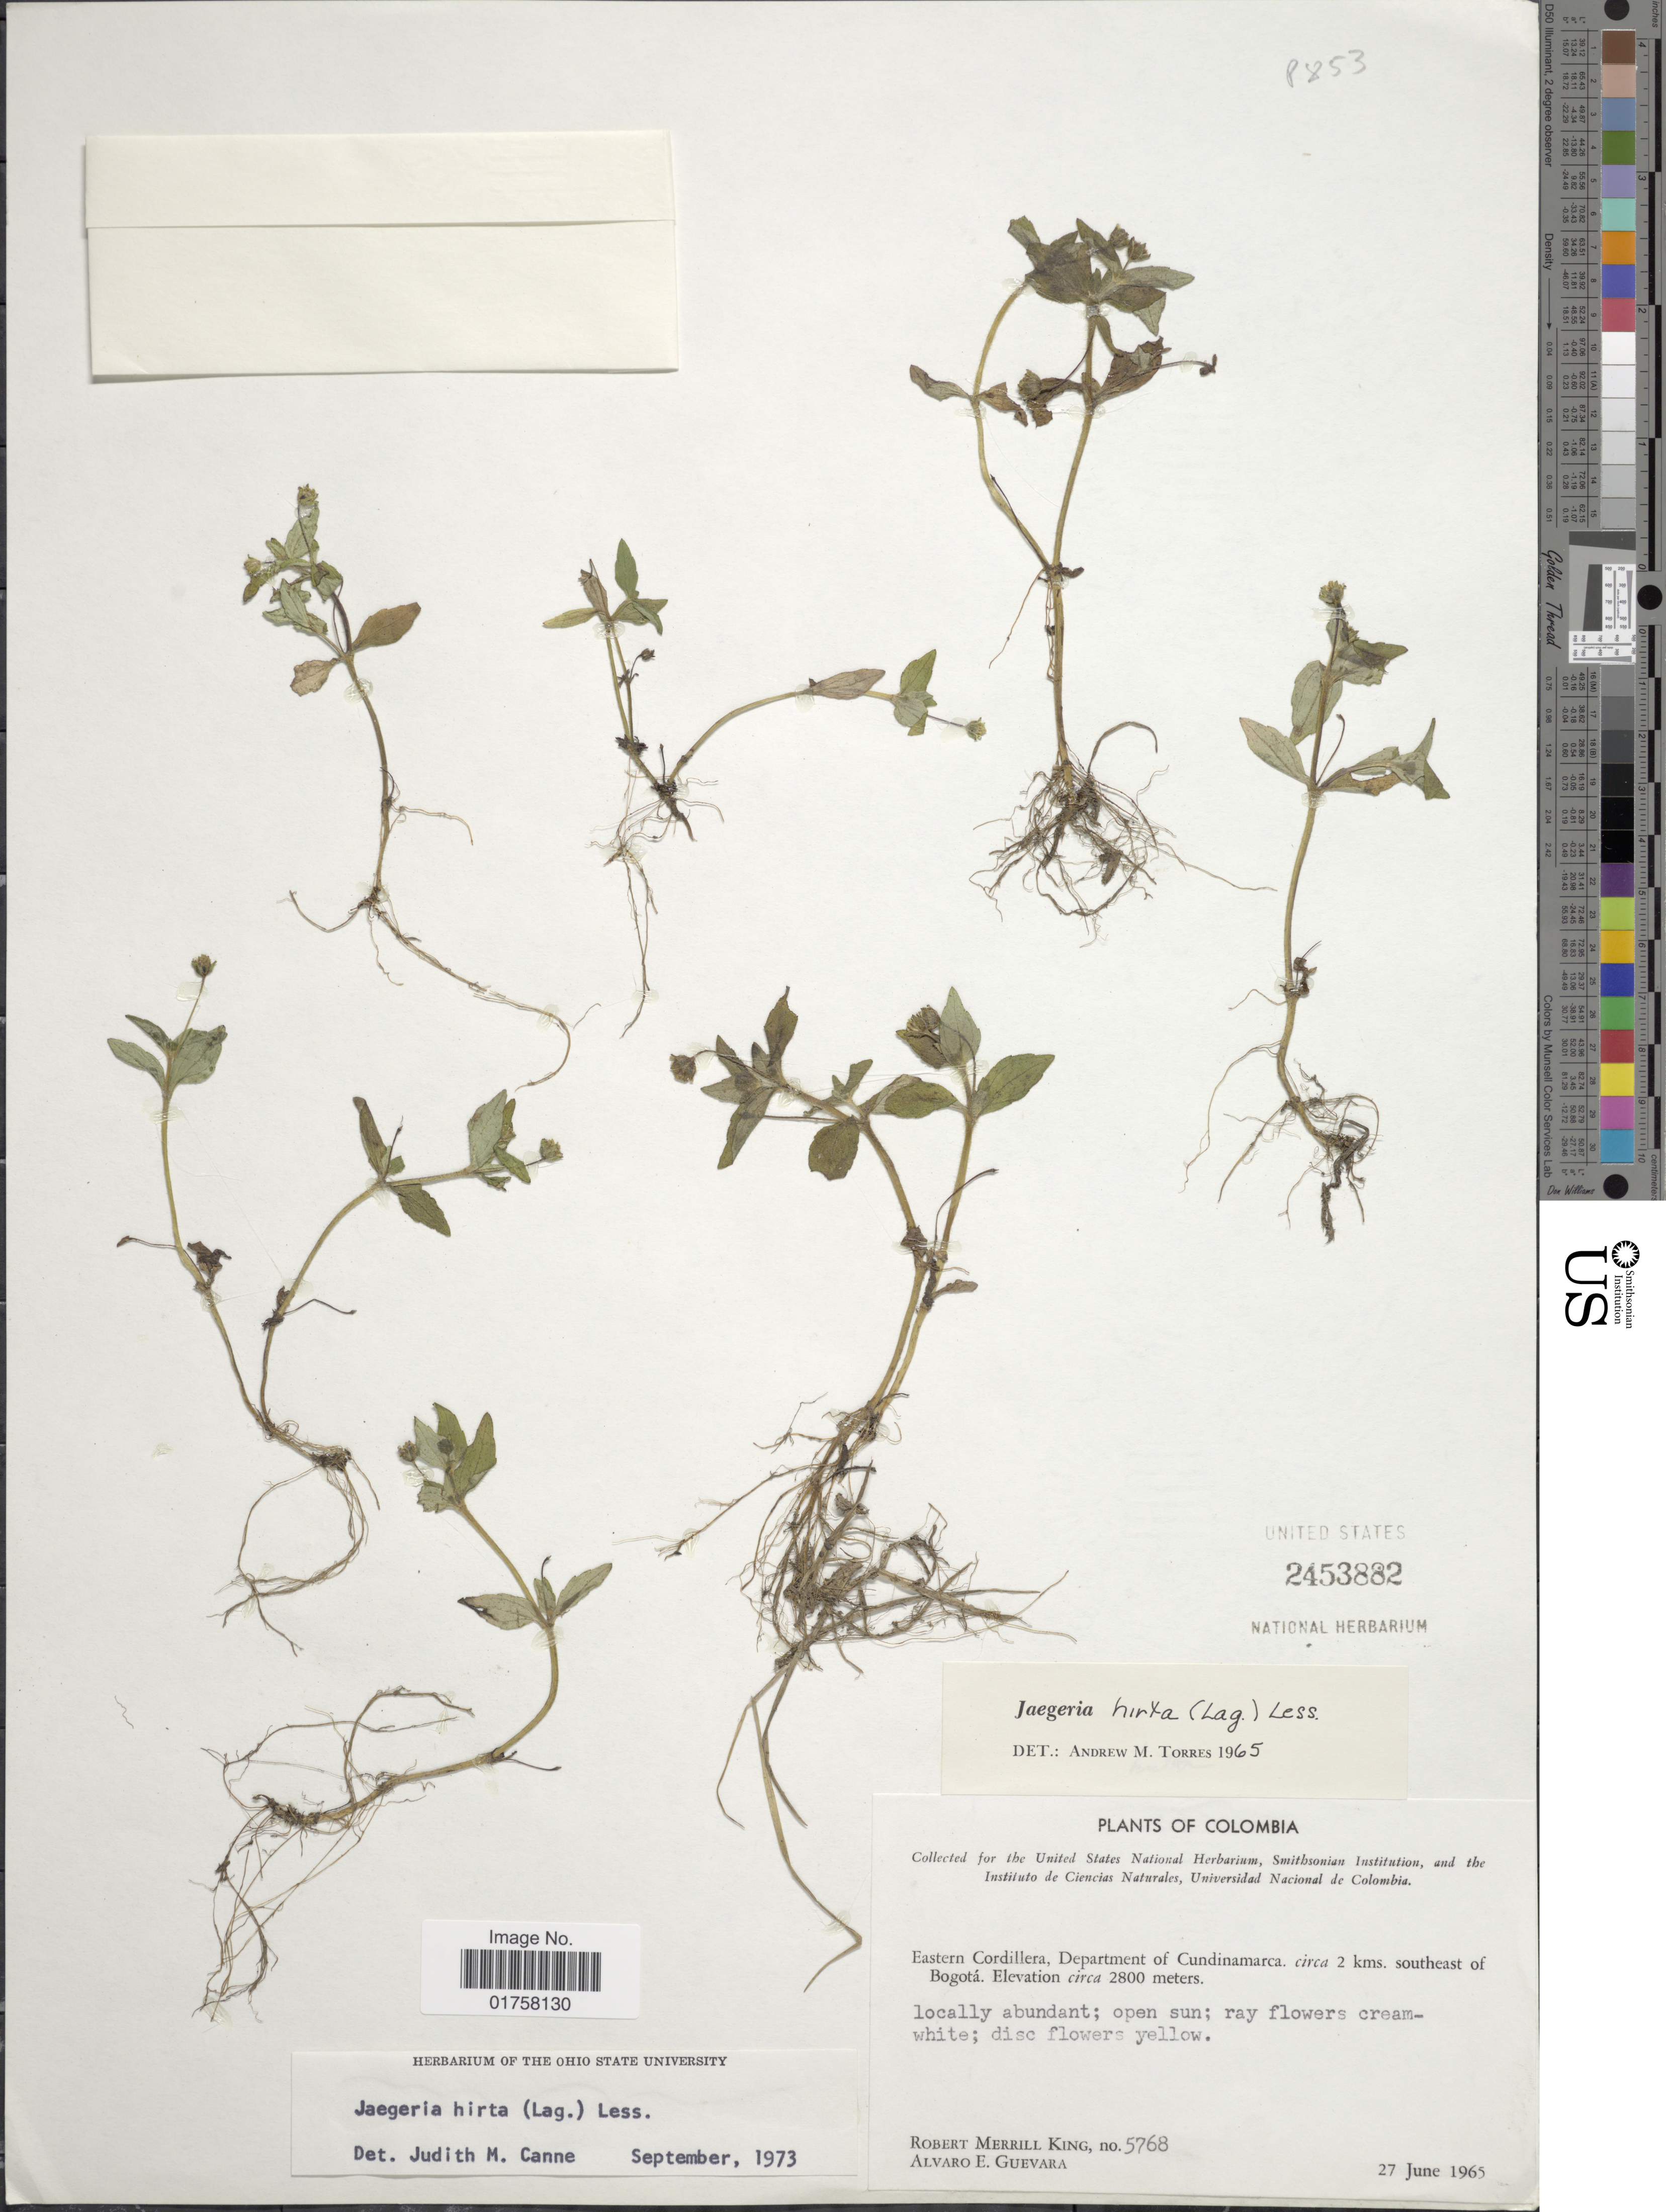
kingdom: Plantae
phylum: Tracheophyta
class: Magnoliopsida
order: Asterales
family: Asteraceae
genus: Jaegeria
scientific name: Jaegeria hirta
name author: (Lag.) Less.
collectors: R. M. King & A. E. Guevara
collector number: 5768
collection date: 1965-06-27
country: Colombia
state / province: Cundinamarca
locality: Eastern Cordillera, circa 2 kms. southeast of Bogotá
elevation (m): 2800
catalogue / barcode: US 2453882